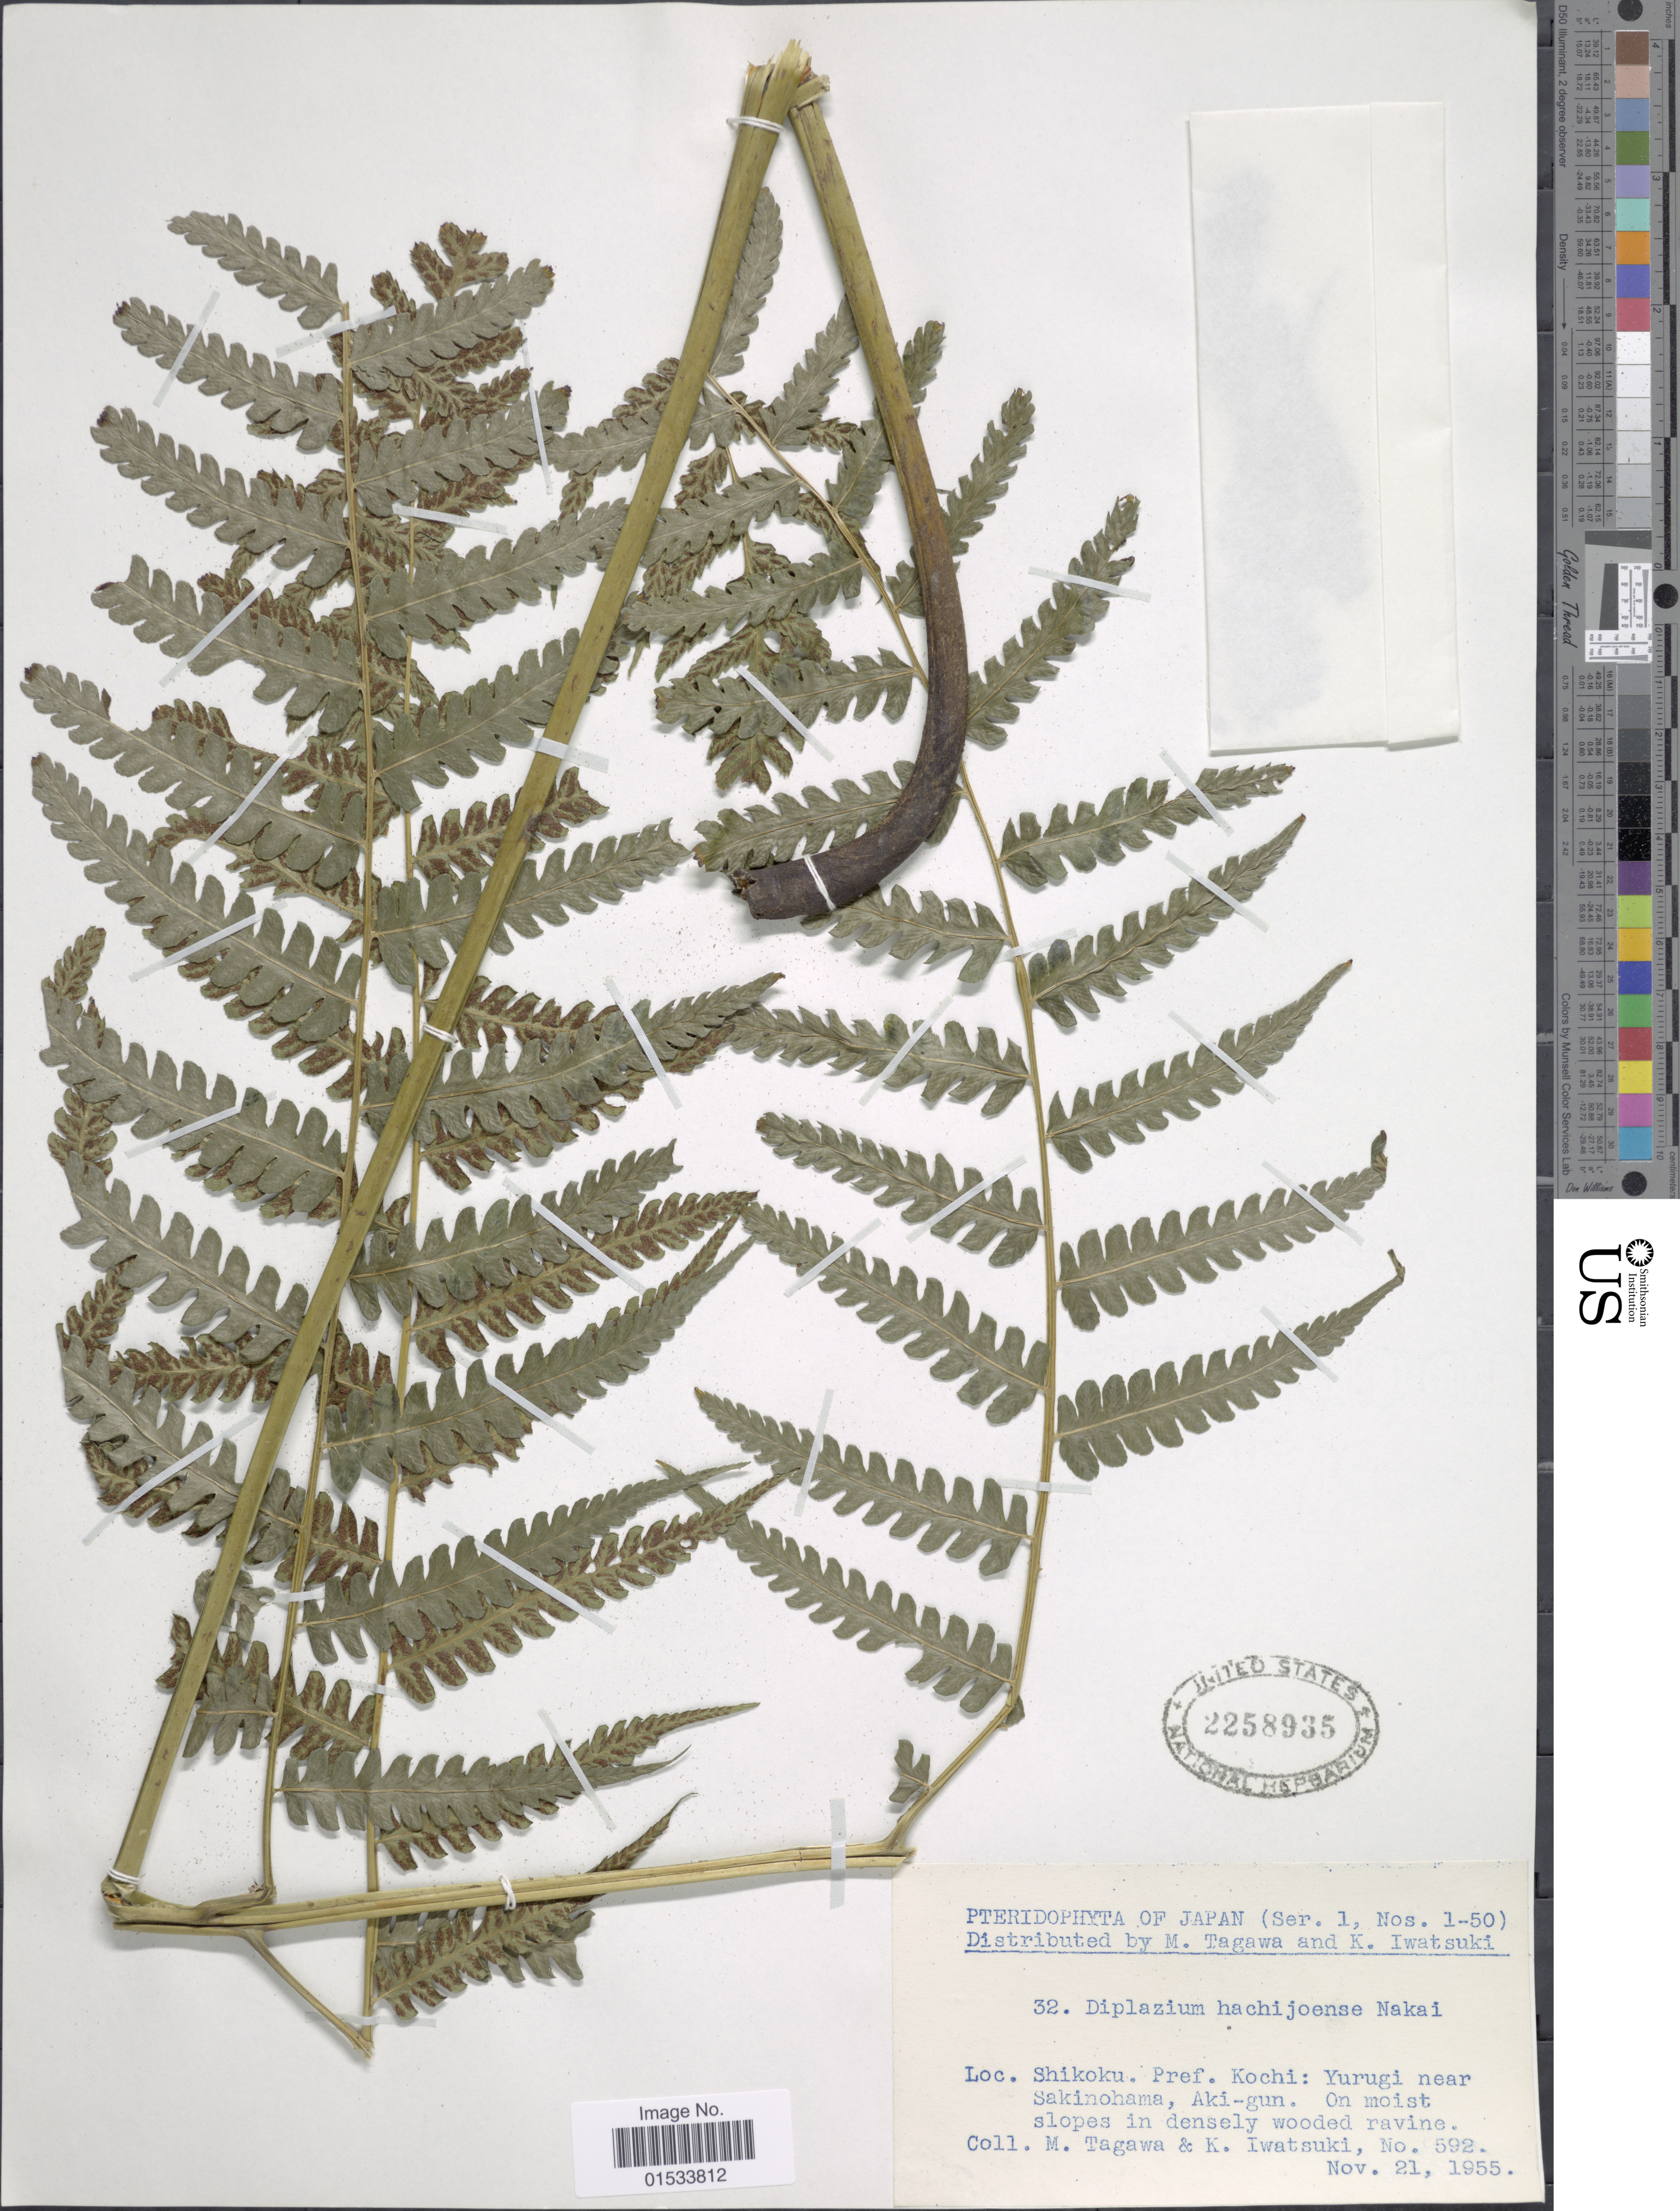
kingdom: Plantae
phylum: Tracheophyta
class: Polypodiopsida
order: Polypodiales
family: Athyriaceae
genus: Diplazium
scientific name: Diplazium hachijoense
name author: Nakai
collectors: M. Tagawa & K. Iwatsuki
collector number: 592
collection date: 1955-11-21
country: Japan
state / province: Koti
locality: Shikoki, Kochi: Yurugi near Sakinohama, Aki- gun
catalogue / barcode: US 2258935